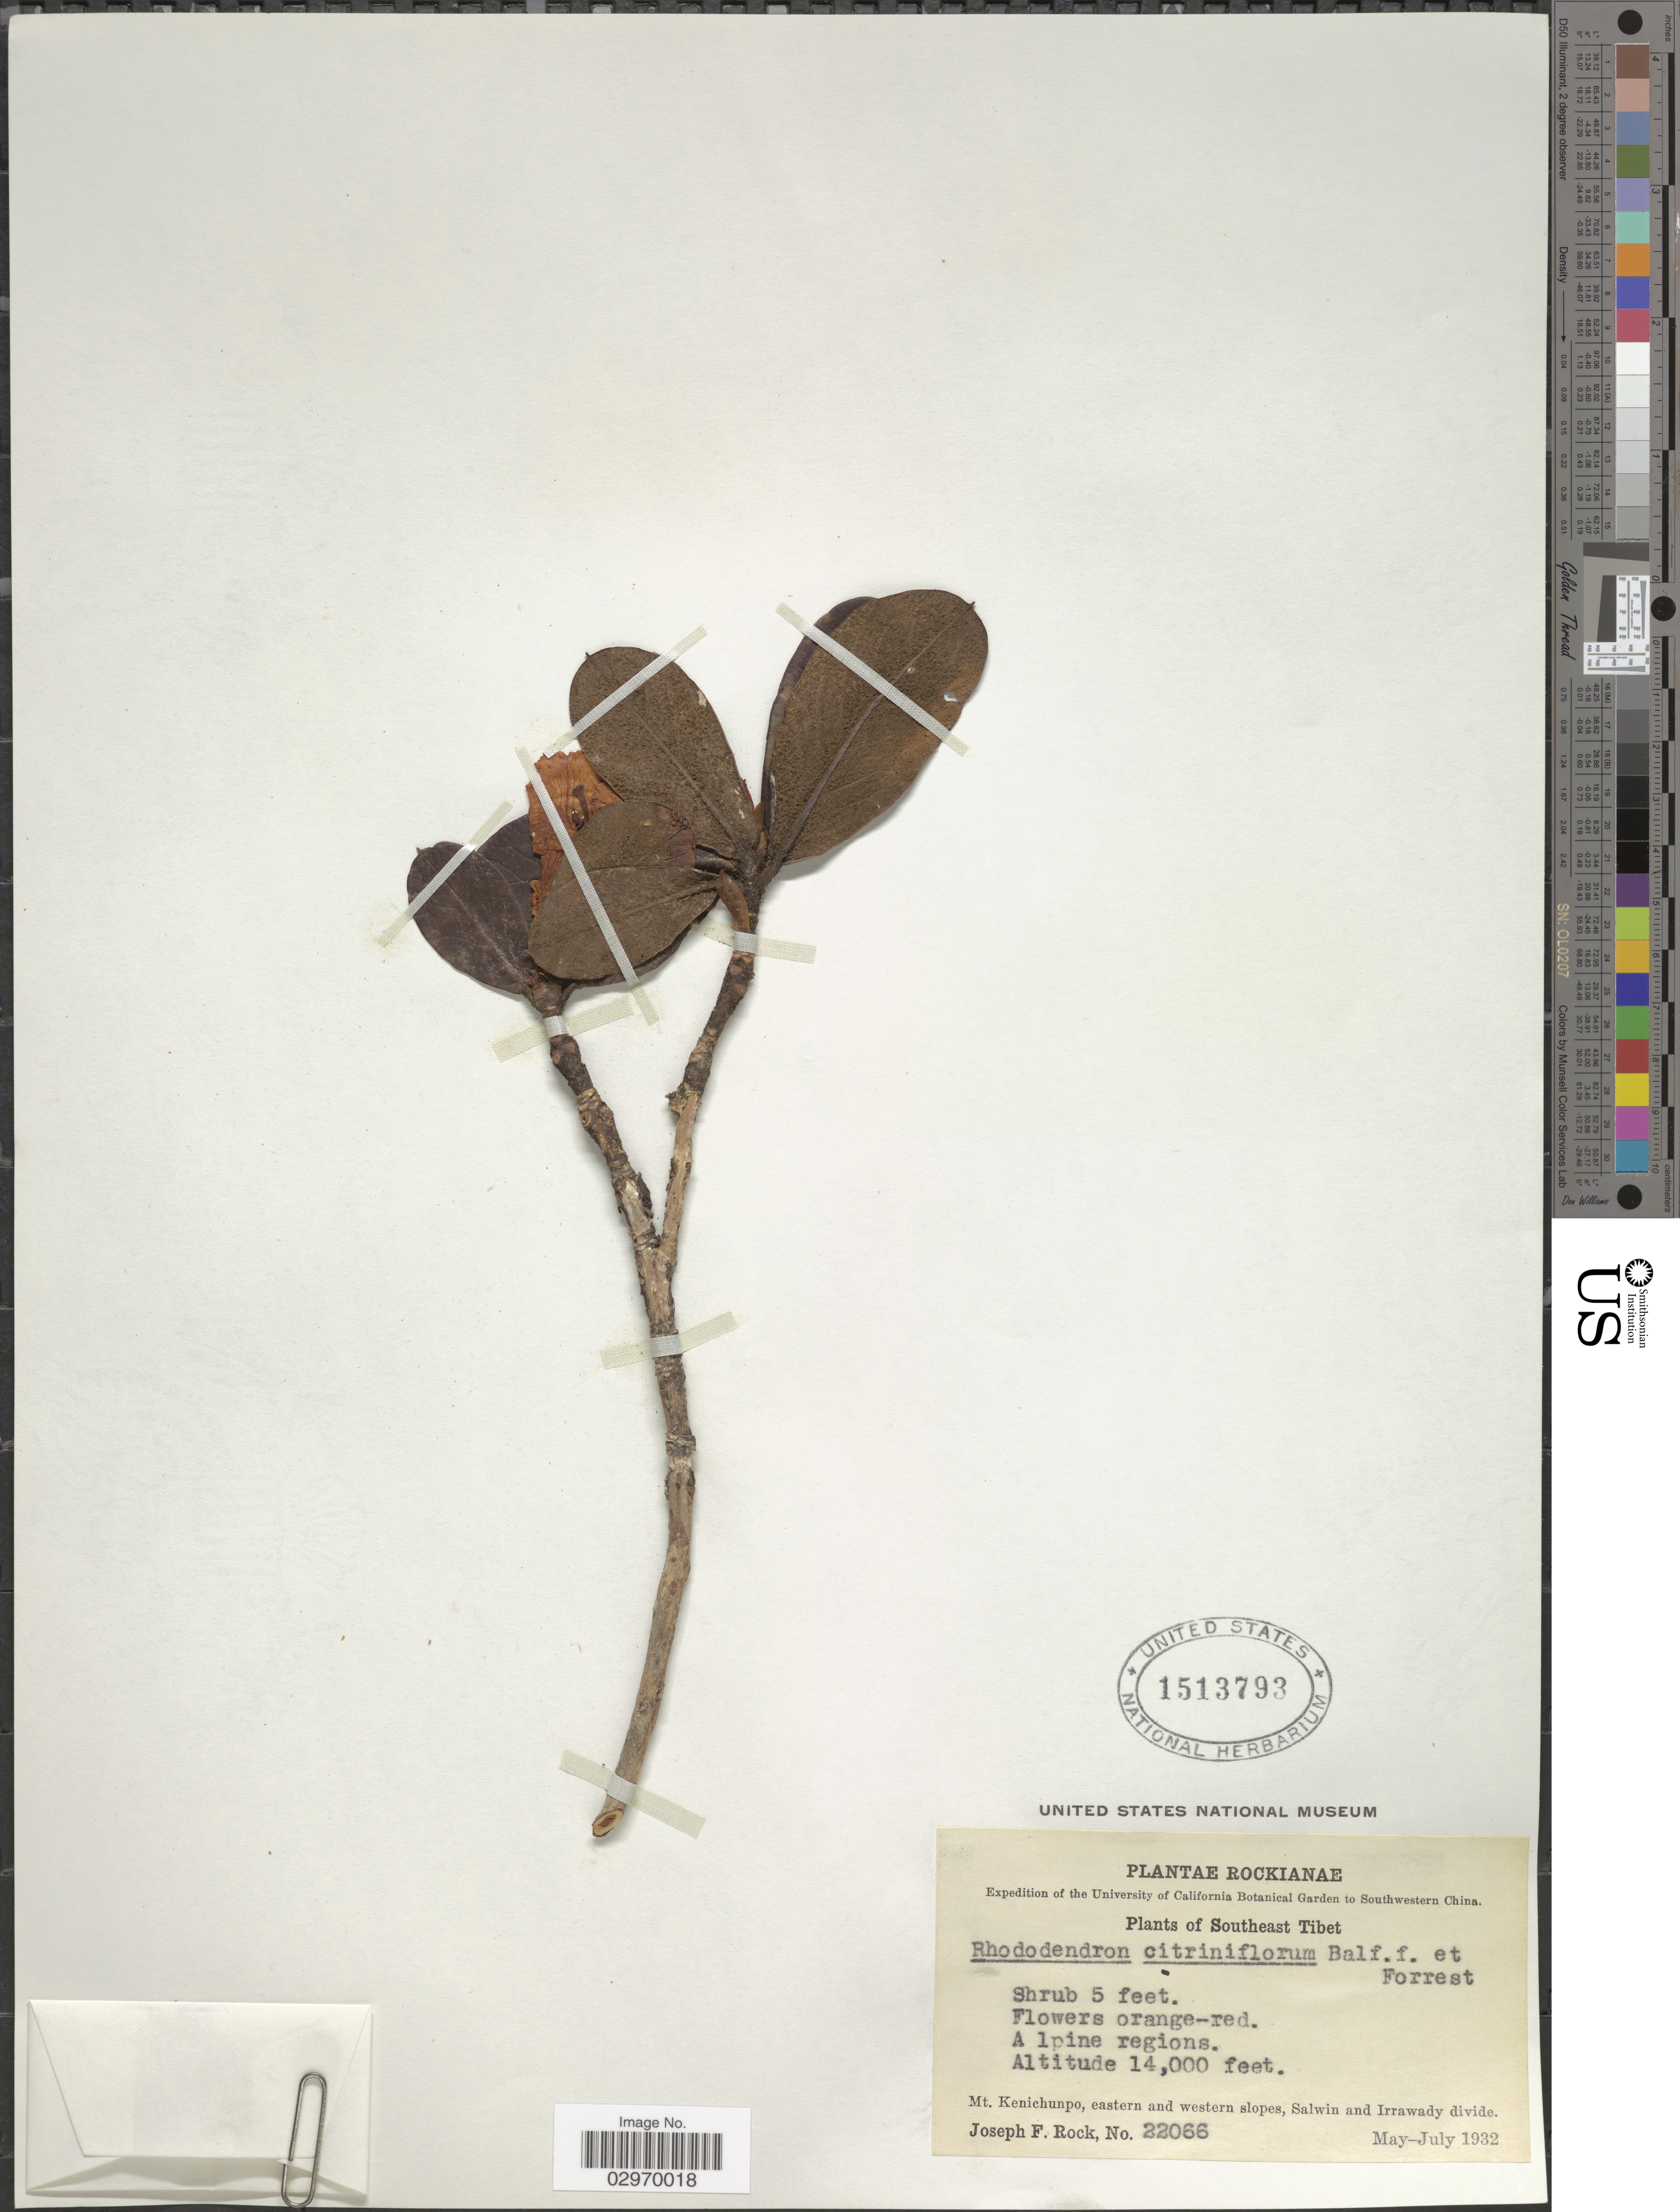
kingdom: Plantae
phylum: Tracheophyta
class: Magnoliopsida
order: Ericales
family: Ericaceae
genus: Rhododendron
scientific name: Rhododendron citriniflorum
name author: Balf. f. & Forrest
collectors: J. F. Rock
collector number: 22066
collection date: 1932-05/1932-06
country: China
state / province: Xizang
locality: Southwestern China. Southeast Tibet, Mt. Kenichunpo, eastern and western slopes, Salwin and Irrawady divide.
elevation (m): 4267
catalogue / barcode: US 1513793